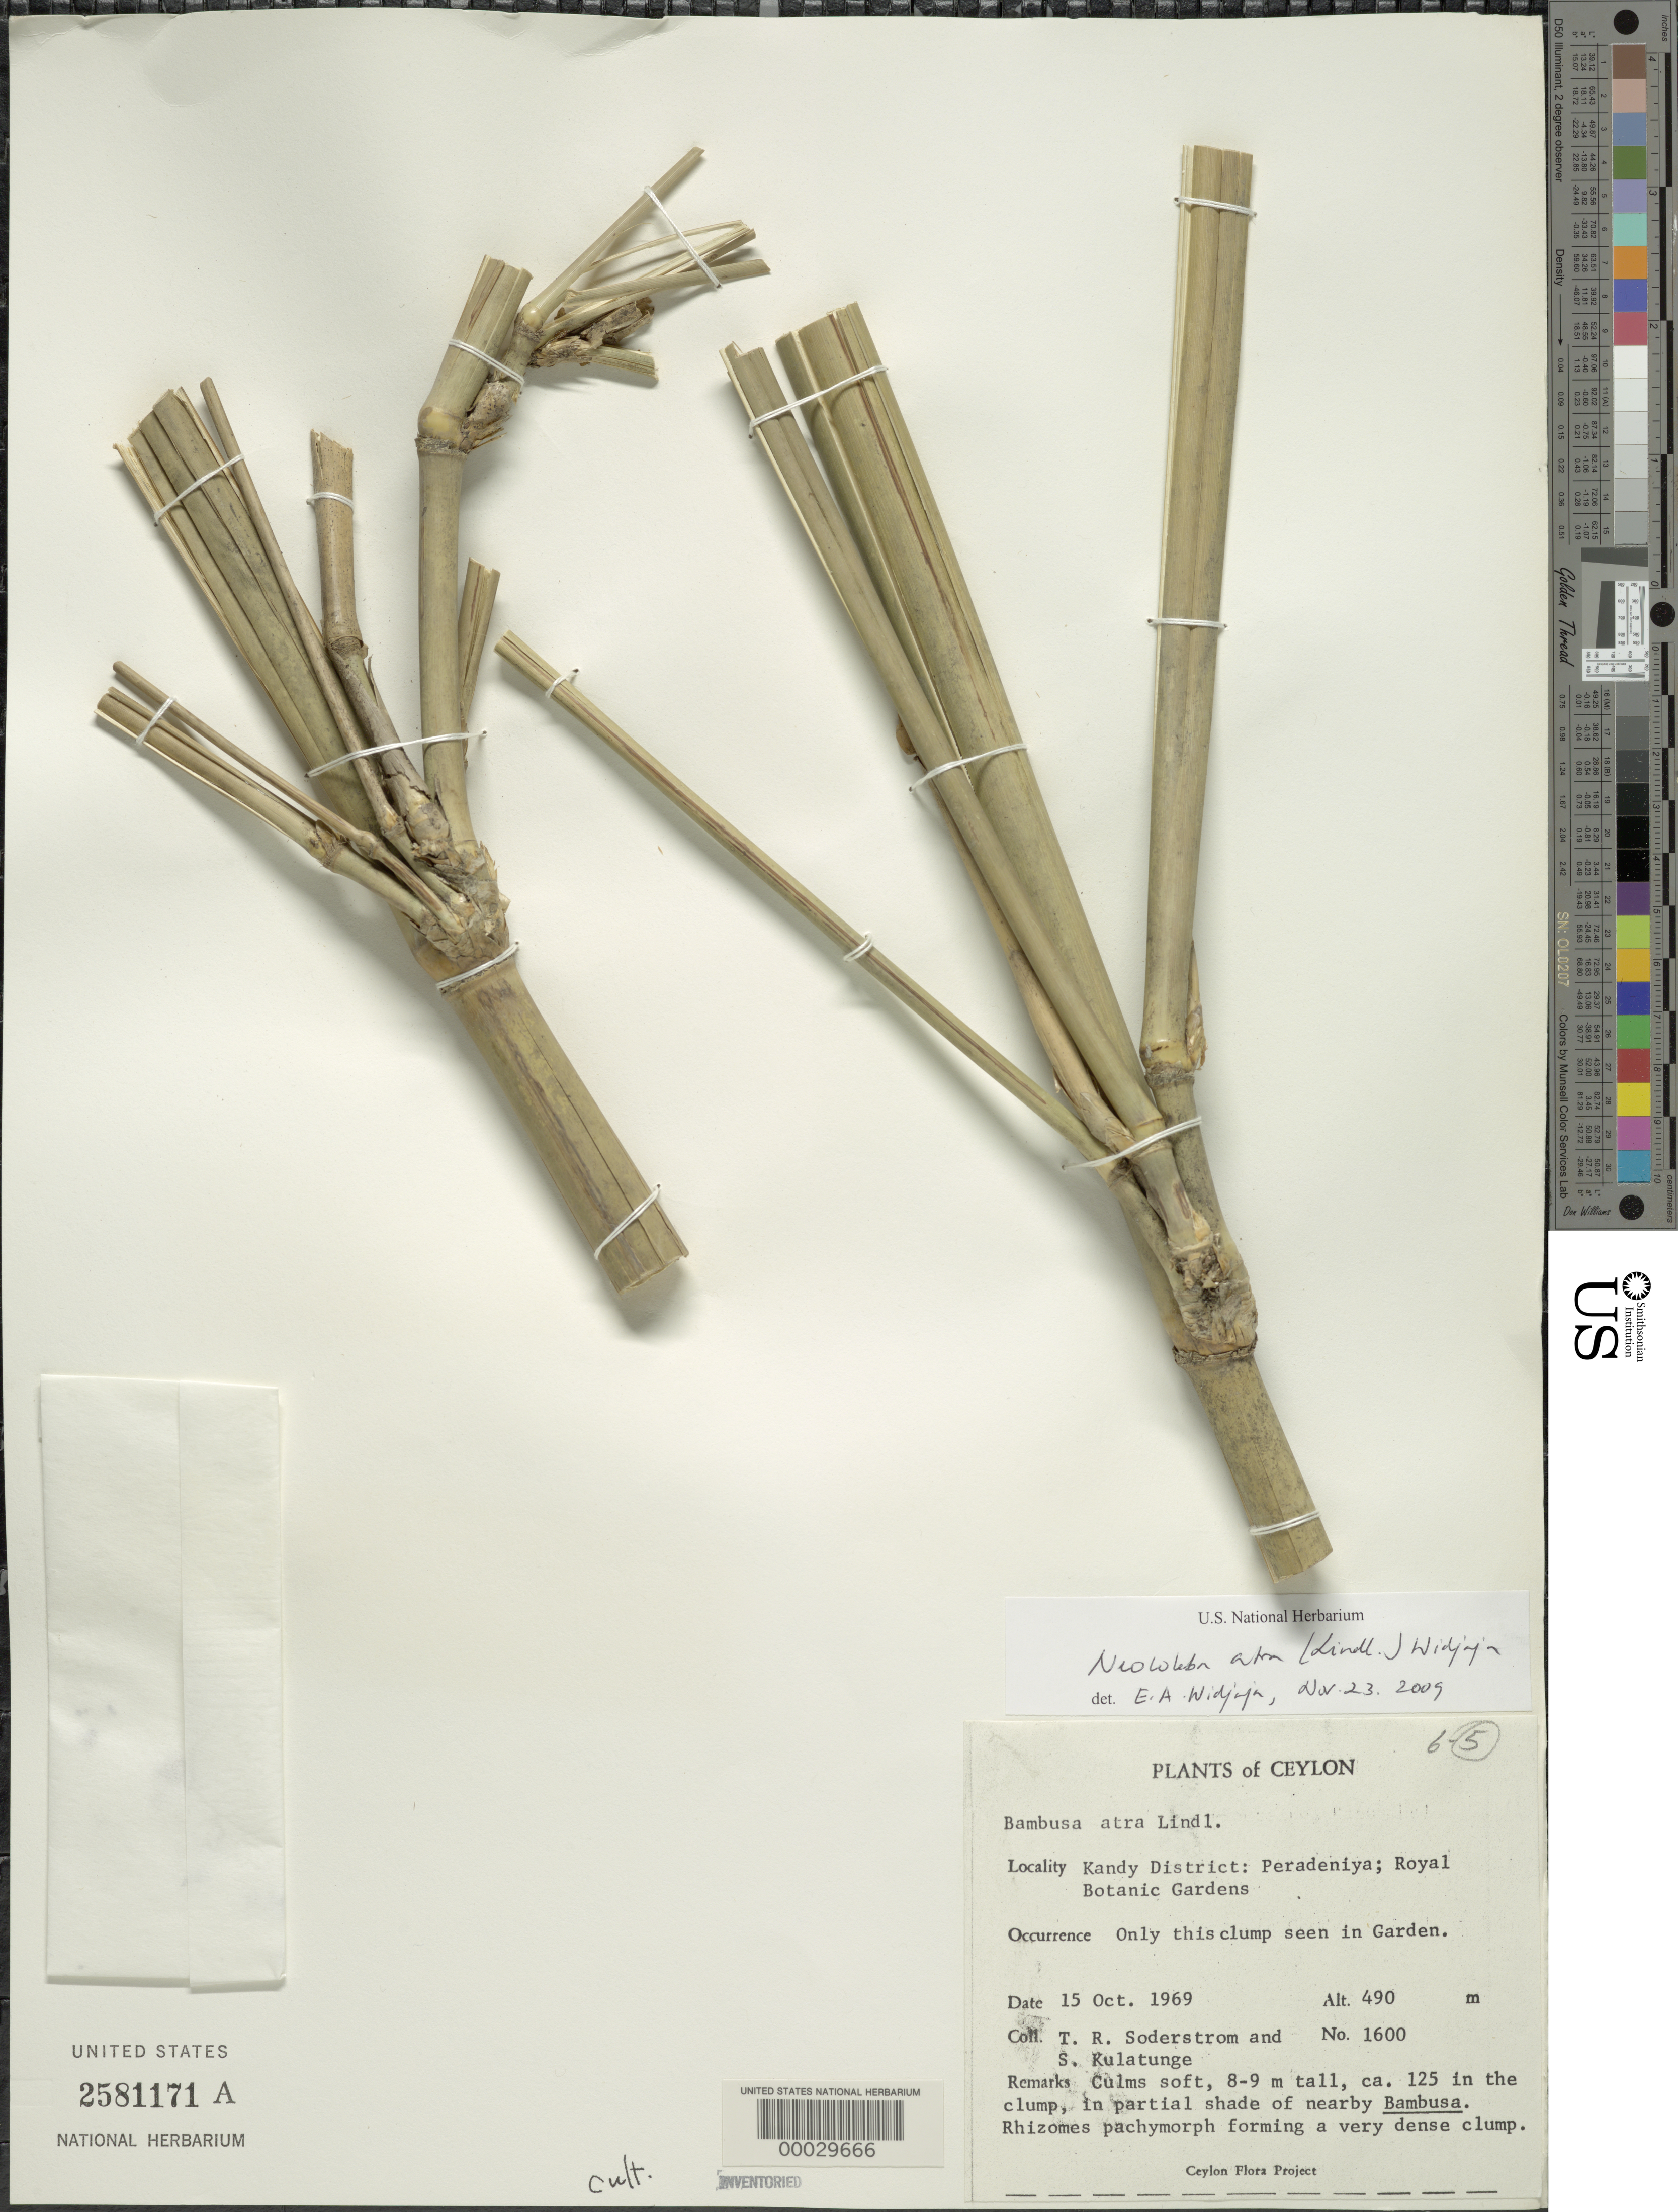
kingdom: Plantae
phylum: Tracheophyta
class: Liliopsida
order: Poales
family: Poaceae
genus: Neololeba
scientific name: Neololeba atra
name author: (Lindl.) Widjaja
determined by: Widjaja, E. A.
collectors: T. R. Soderstrom & S. Kulatunge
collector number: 1600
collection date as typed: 15 Oct 1969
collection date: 1969-10-15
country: Sri Lanka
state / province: Central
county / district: Kandy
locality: Peradeniya, Royal Botanical Garden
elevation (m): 490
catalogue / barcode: US 2581171A